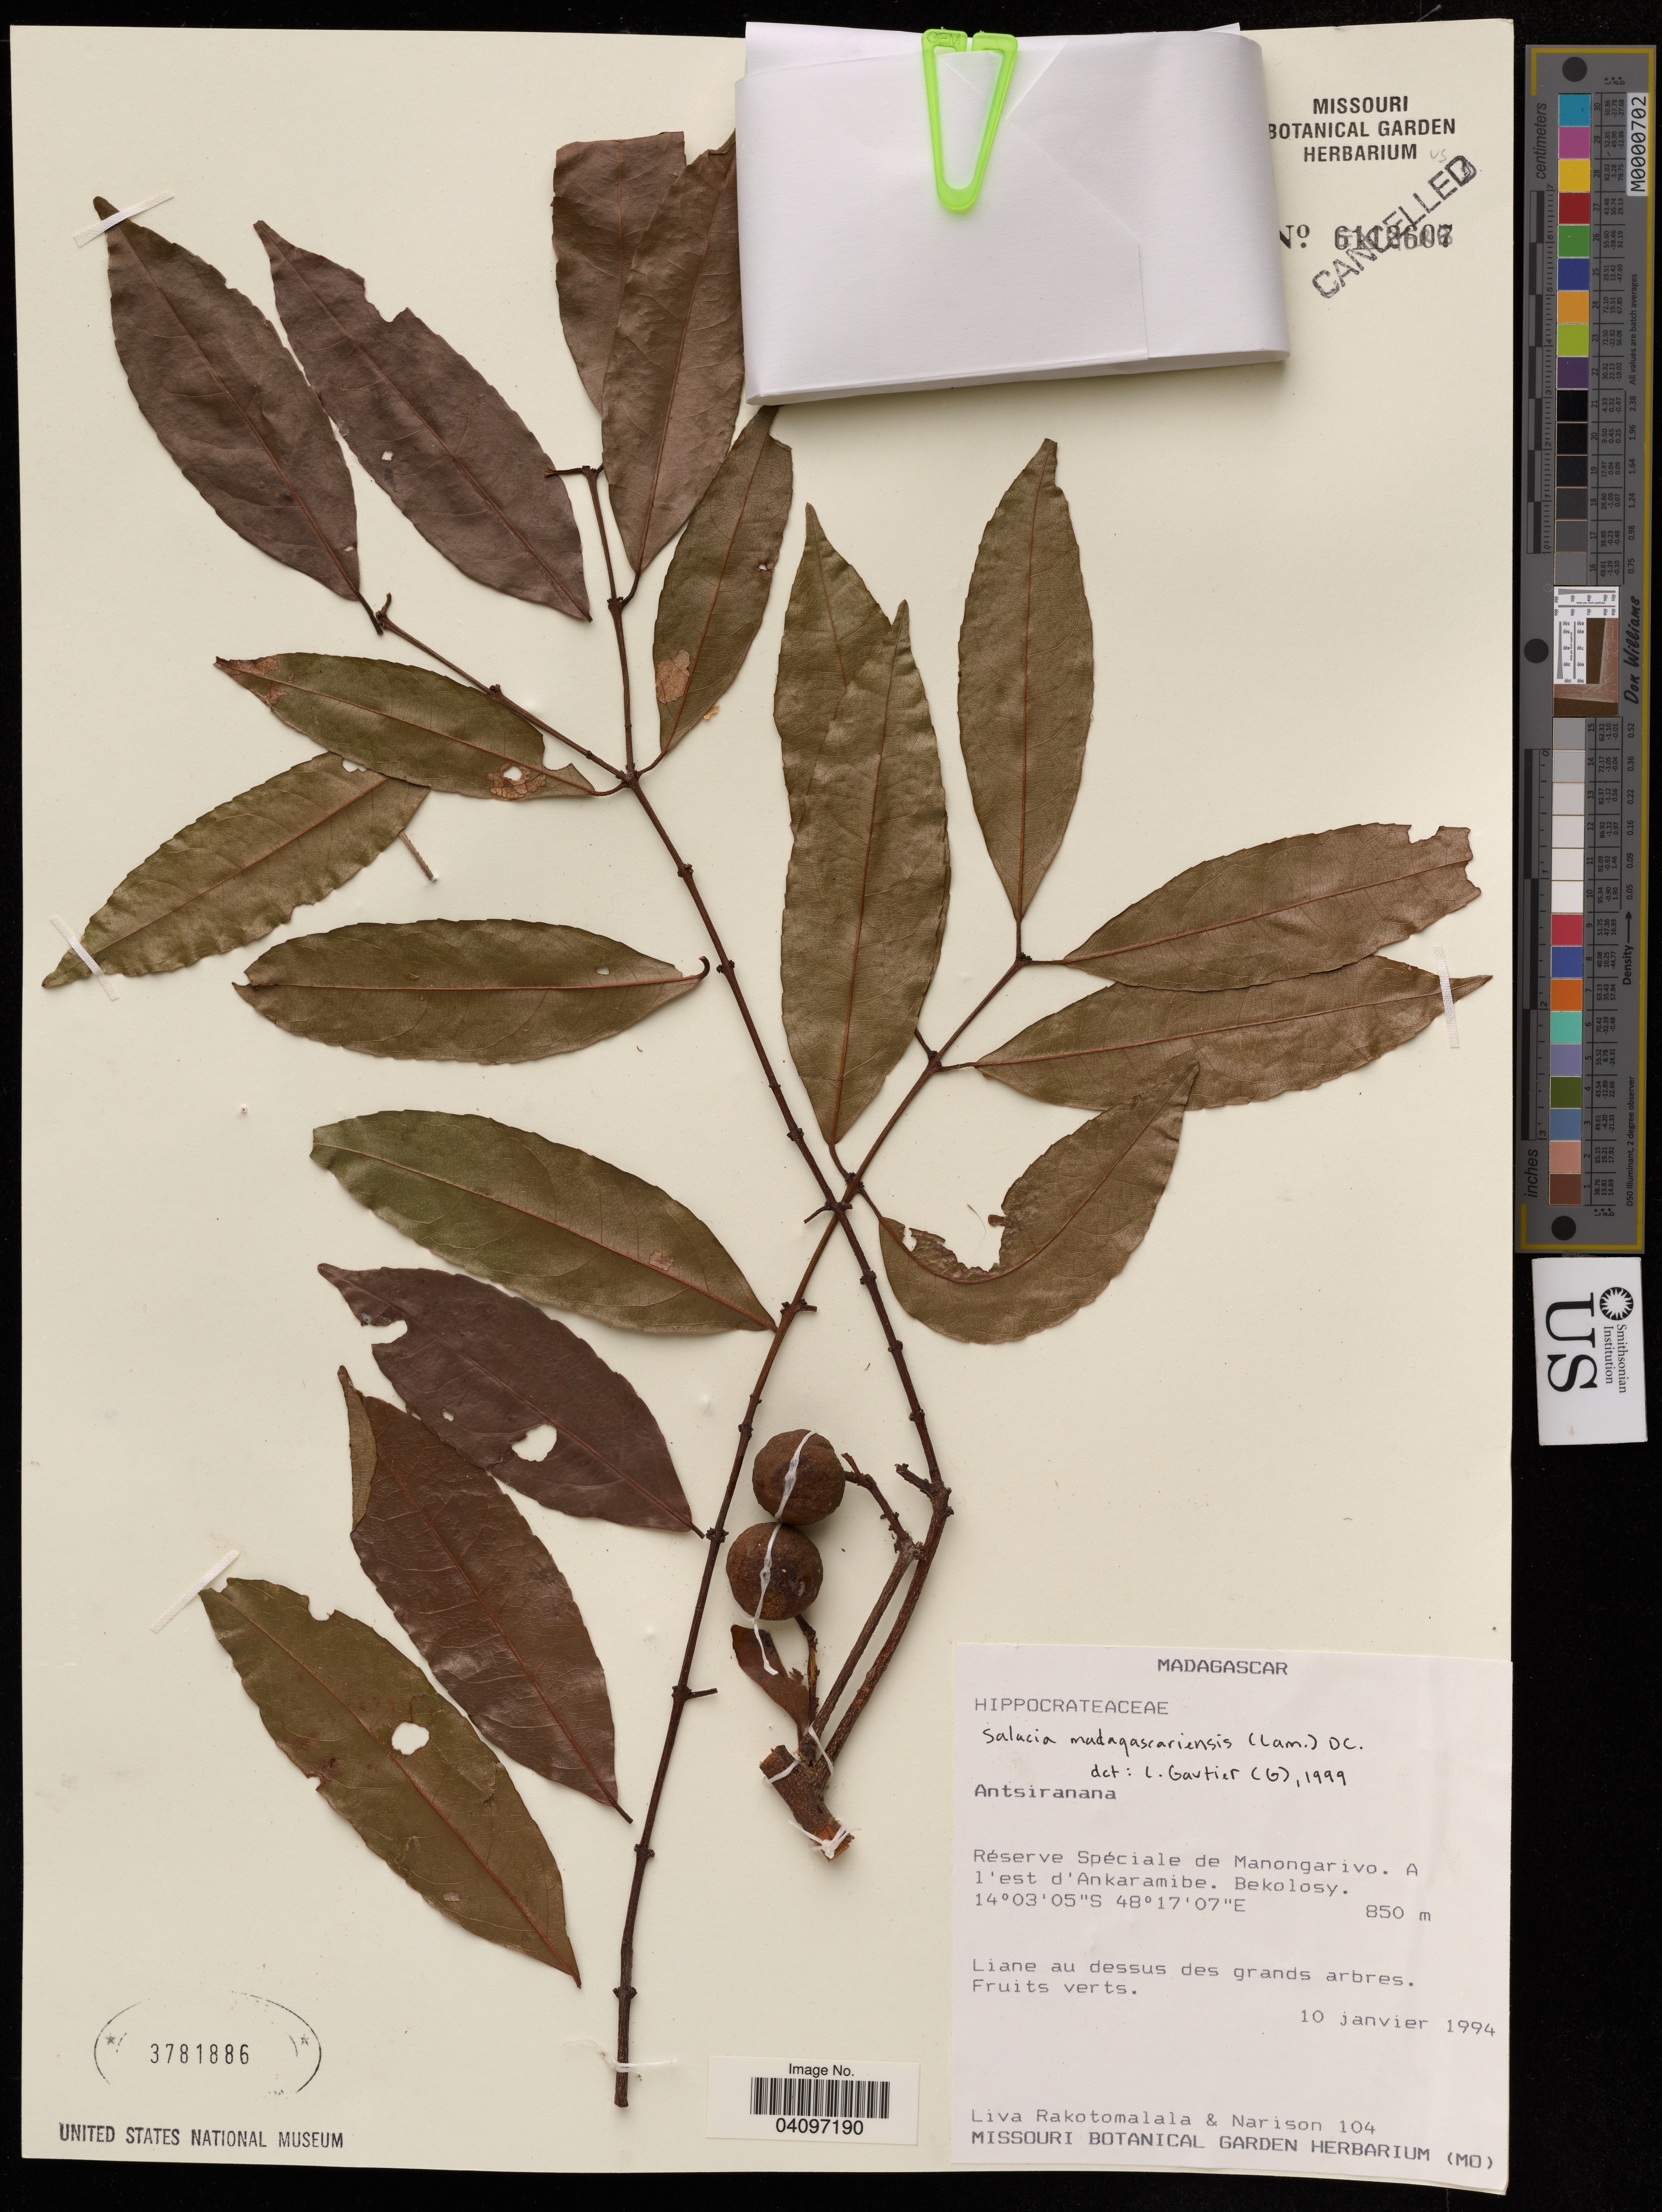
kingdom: Plantae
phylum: Tracheophyta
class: Magnoliopsida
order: Celastrales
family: Celastraceae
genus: Salacia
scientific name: Salacia madagascariensis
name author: (Lam.) DC.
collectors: -. Narison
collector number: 104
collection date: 1994-01-10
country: Madagascar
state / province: Antsiranana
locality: Réserve Spéciale de Manongarivo, A l'est d'Ankaramibe, Bekolosy.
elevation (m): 850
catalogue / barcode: US 3781886